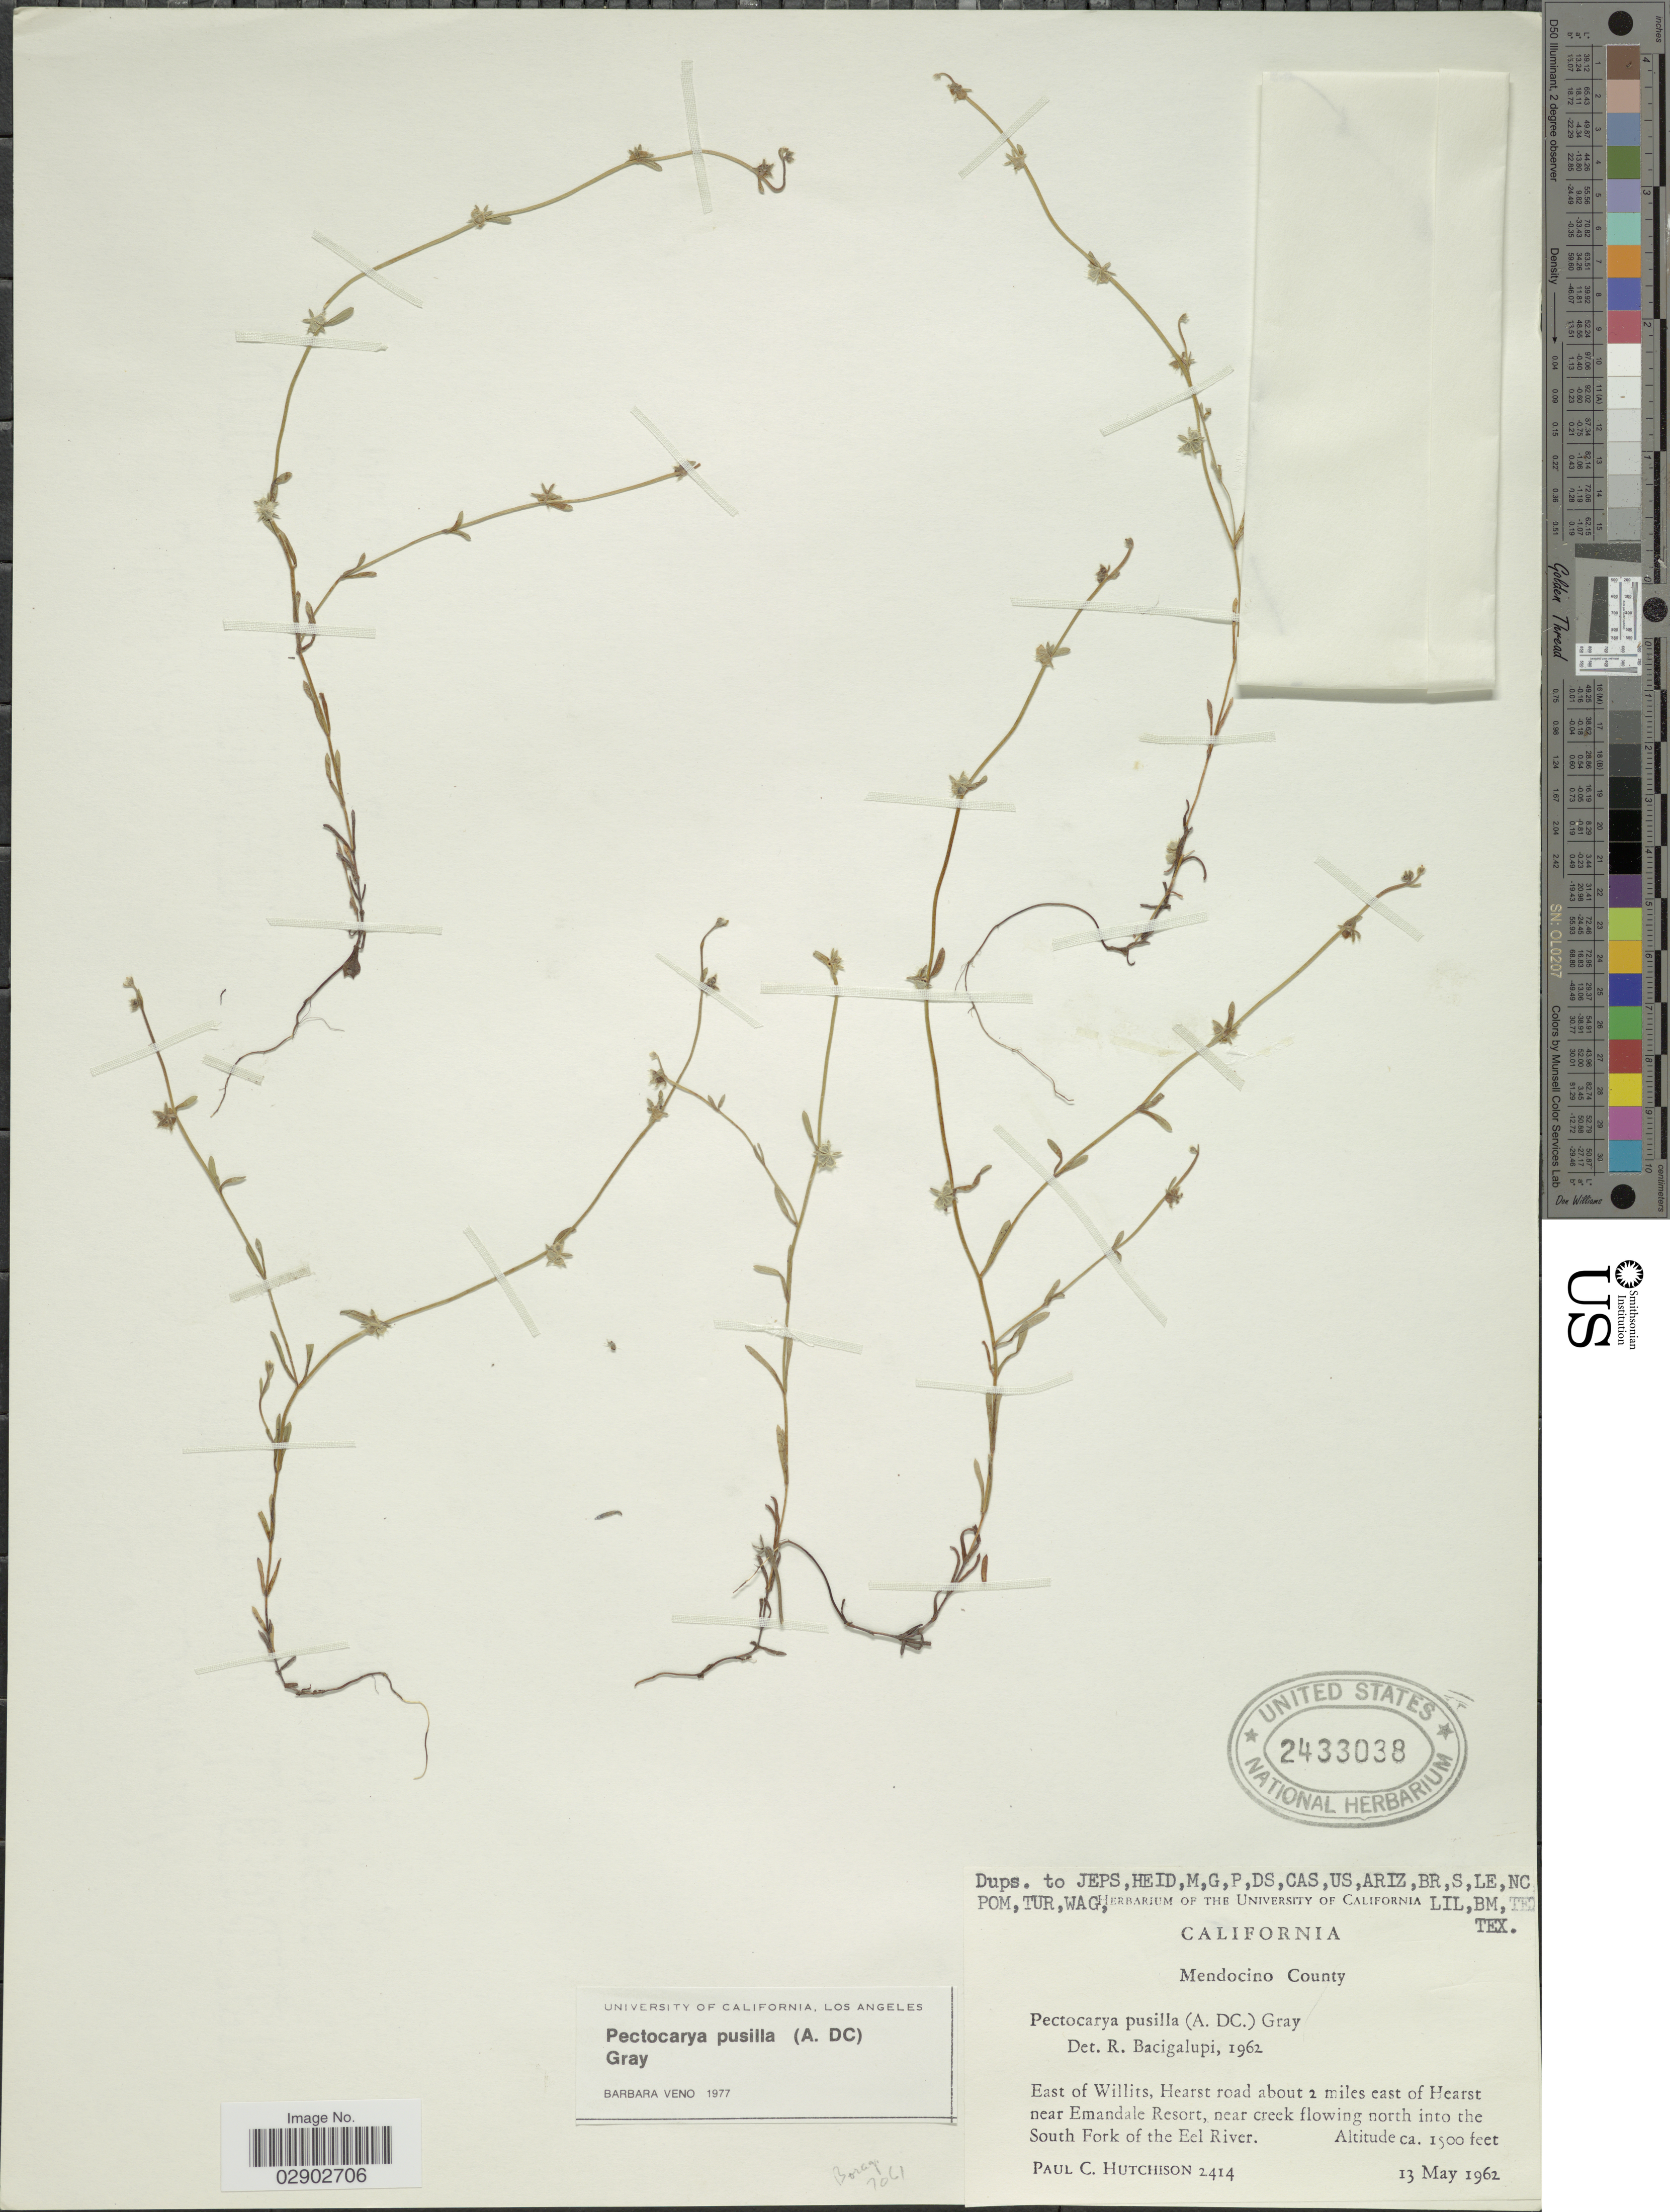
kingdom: Plantae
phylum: Tracheophyta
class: Magnoliopsida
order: Boraginales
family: Boraginaceae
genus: Pectocarya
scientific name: Pectocarya pusilla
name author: (A. DC.) A. Gray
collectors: P. C. Hutchison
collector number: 2414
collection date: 1962-05-13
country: United States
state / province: California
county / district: Mendocino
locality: Mendocino County, East of Willits, Hearst road about 2 miles east of Hearst near Emandale Resort, near creek flowing north into the South Fork of the Eel River.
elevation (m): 457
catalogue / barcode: US 2433038